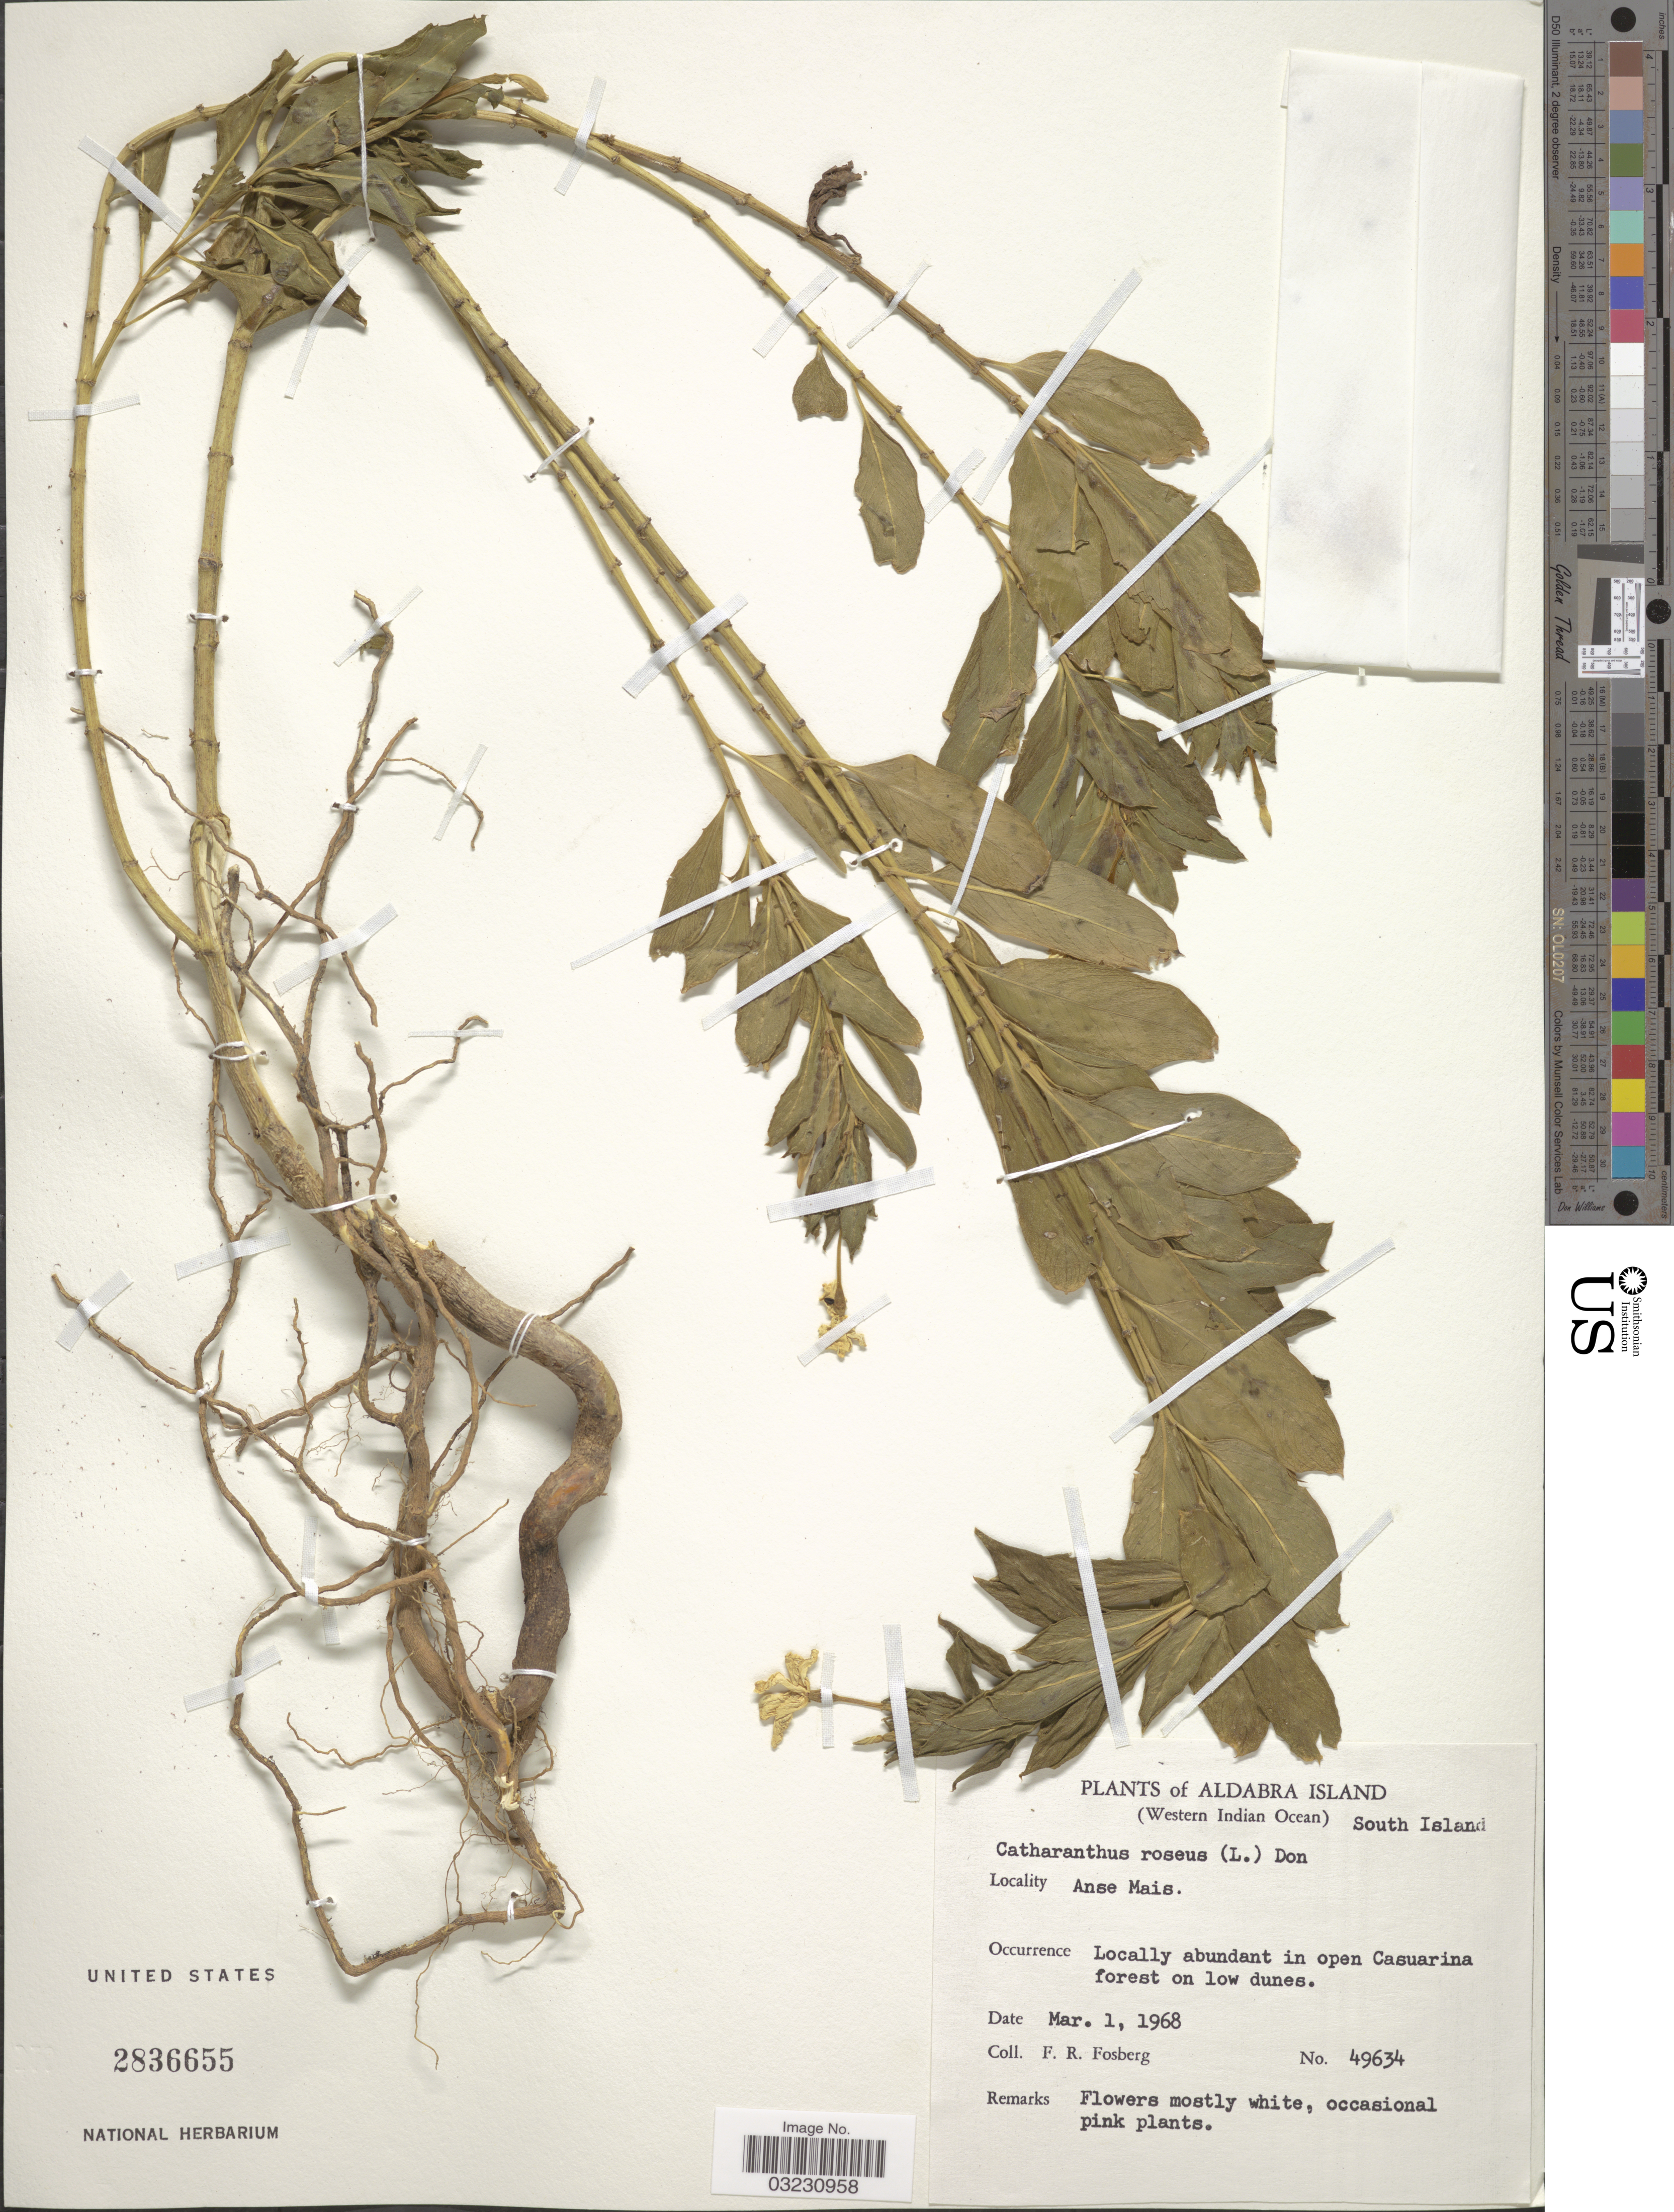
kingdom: Plantae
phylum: Tracheophyta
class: Magnoliopsida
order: Gentianales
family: Apocynaceae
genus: Catharanthus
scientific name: Catharanthus roseus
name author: (L.) G. Don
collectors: F. R. Fosberg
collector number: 49634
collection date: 1968-03-01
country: Seychelles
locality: Aldabra Island (Western Indian Ocean) South Island. Anse Mais.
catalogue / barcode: US 2836655